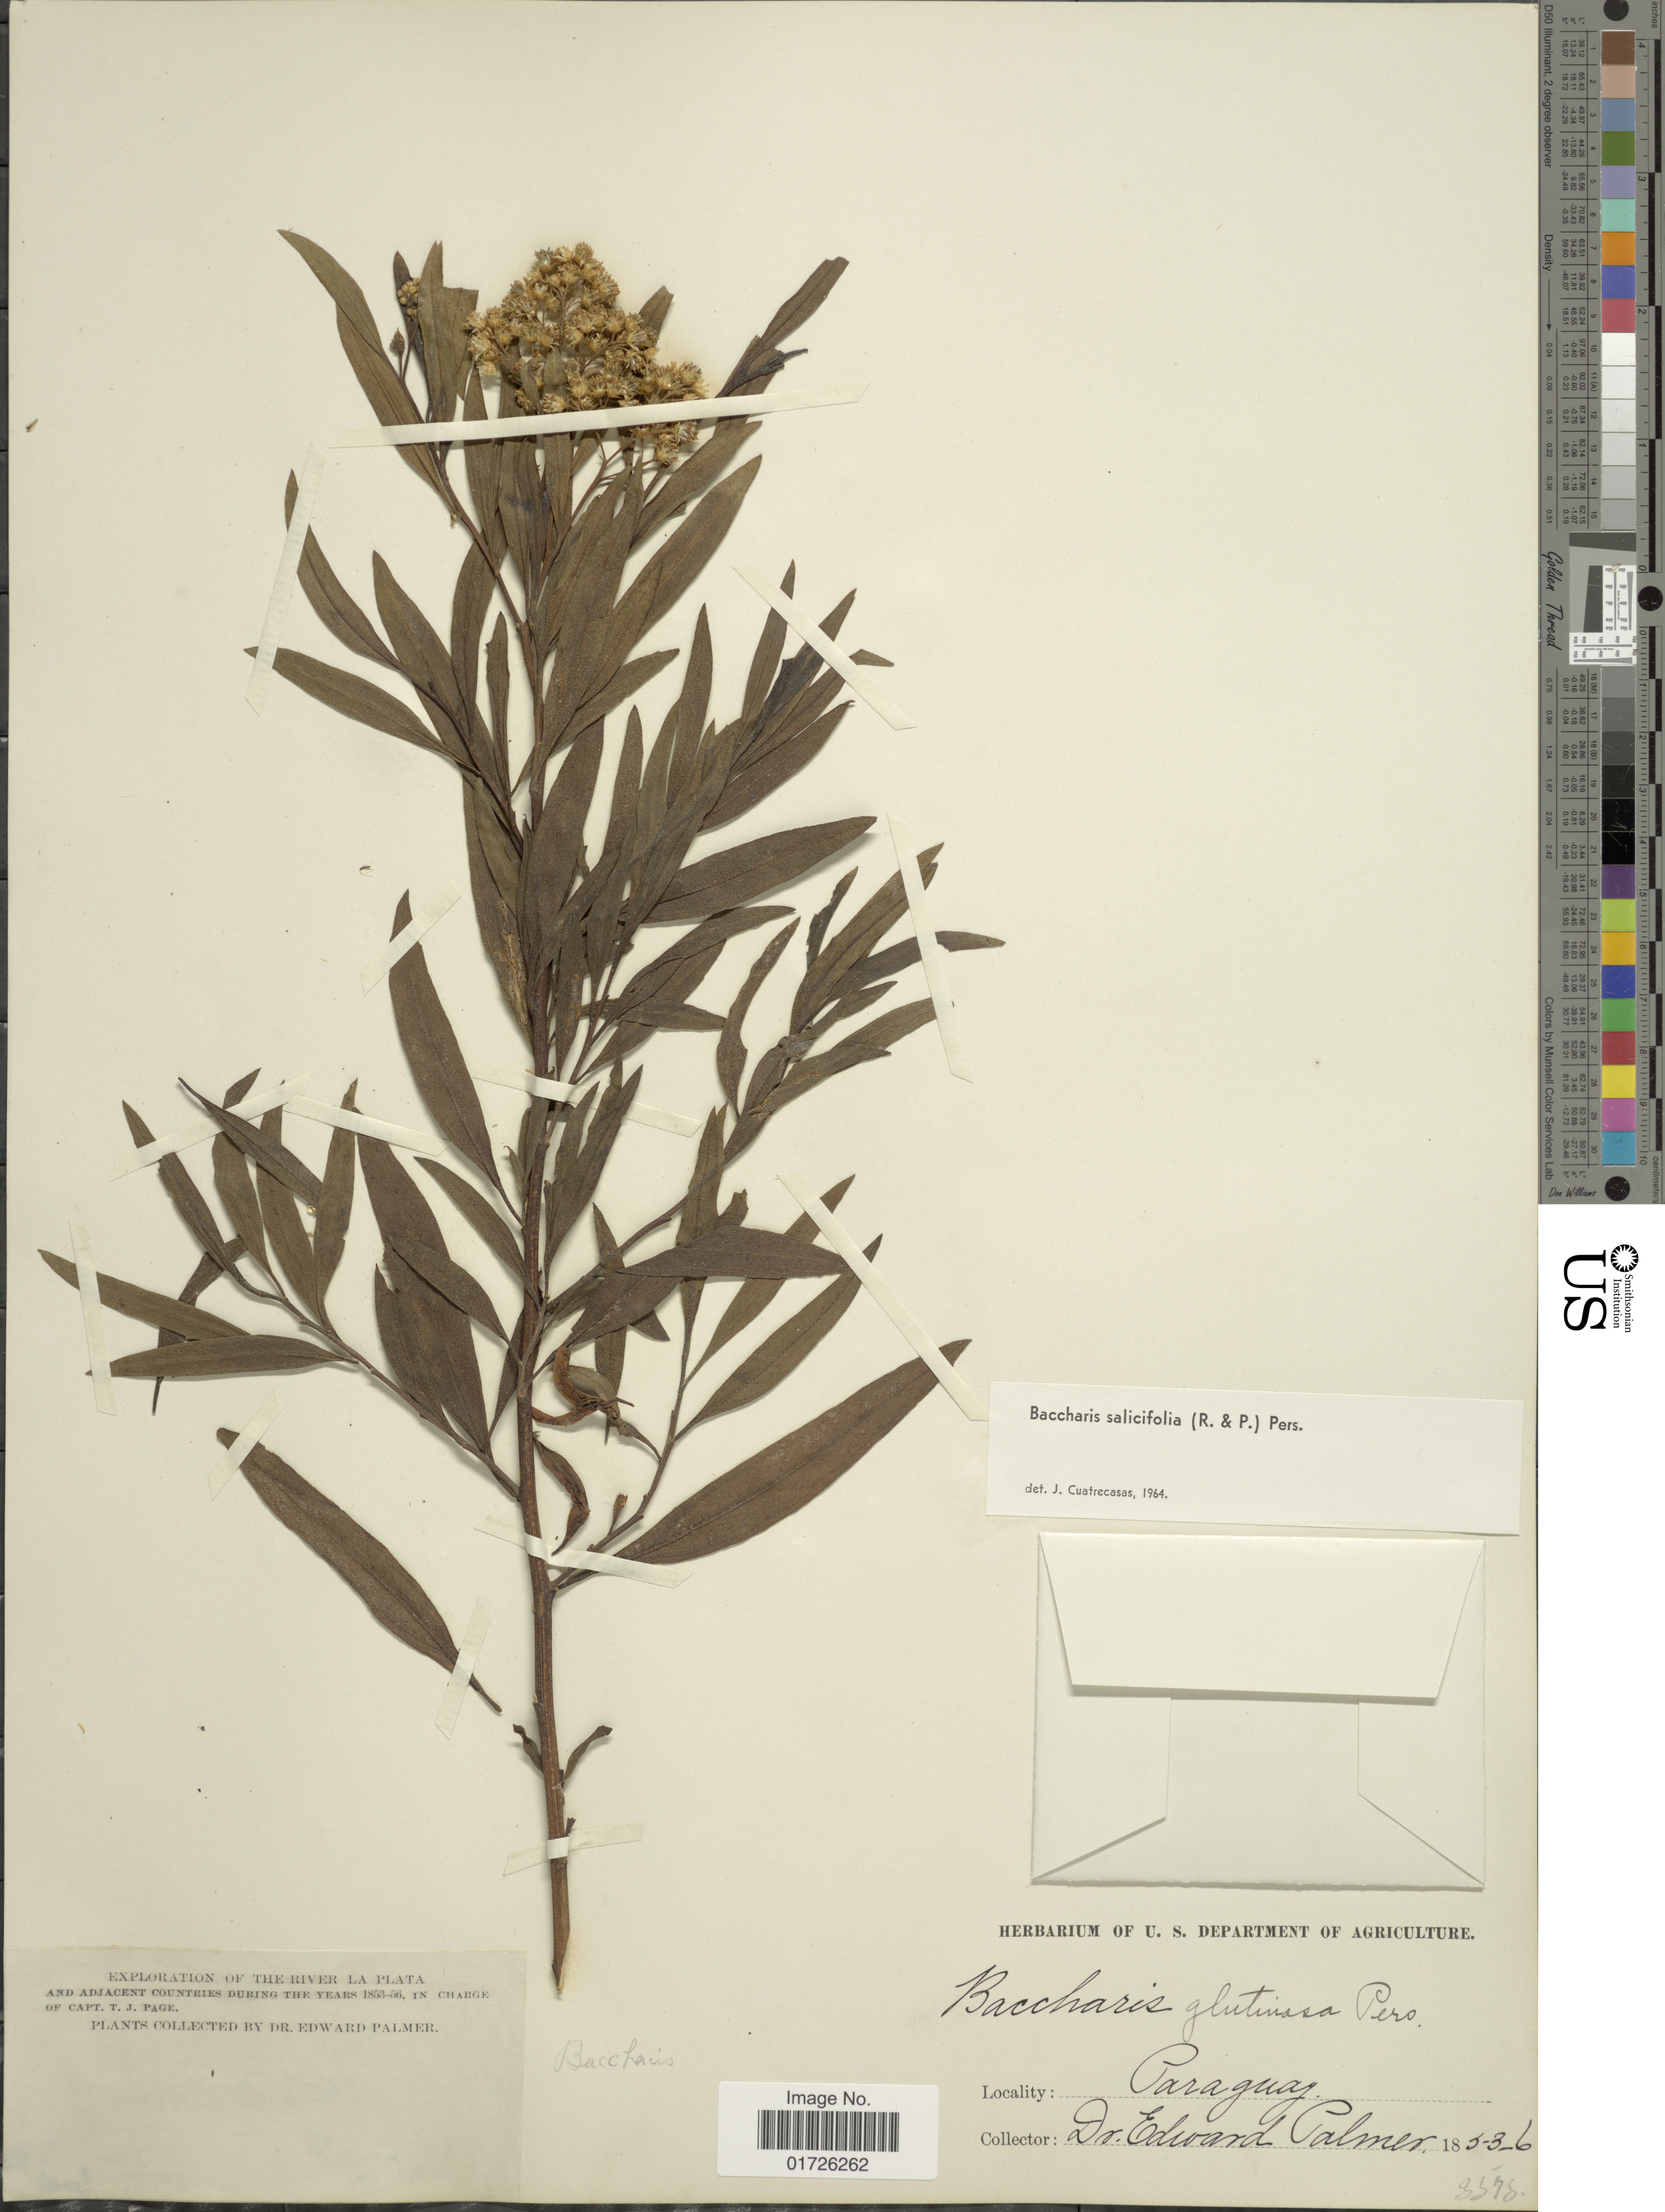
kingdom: Plantae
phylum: Tracheophyta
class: Magnoliopsida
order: Asterales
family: Asteraceae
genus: Baccharis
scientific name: Baccharis salicifolia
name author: (Ruiz & Pav.) Pers.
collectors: E. Palmer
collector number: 3578*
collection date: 1853/1856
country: Paraguay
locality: The River Plata. Paraguay.